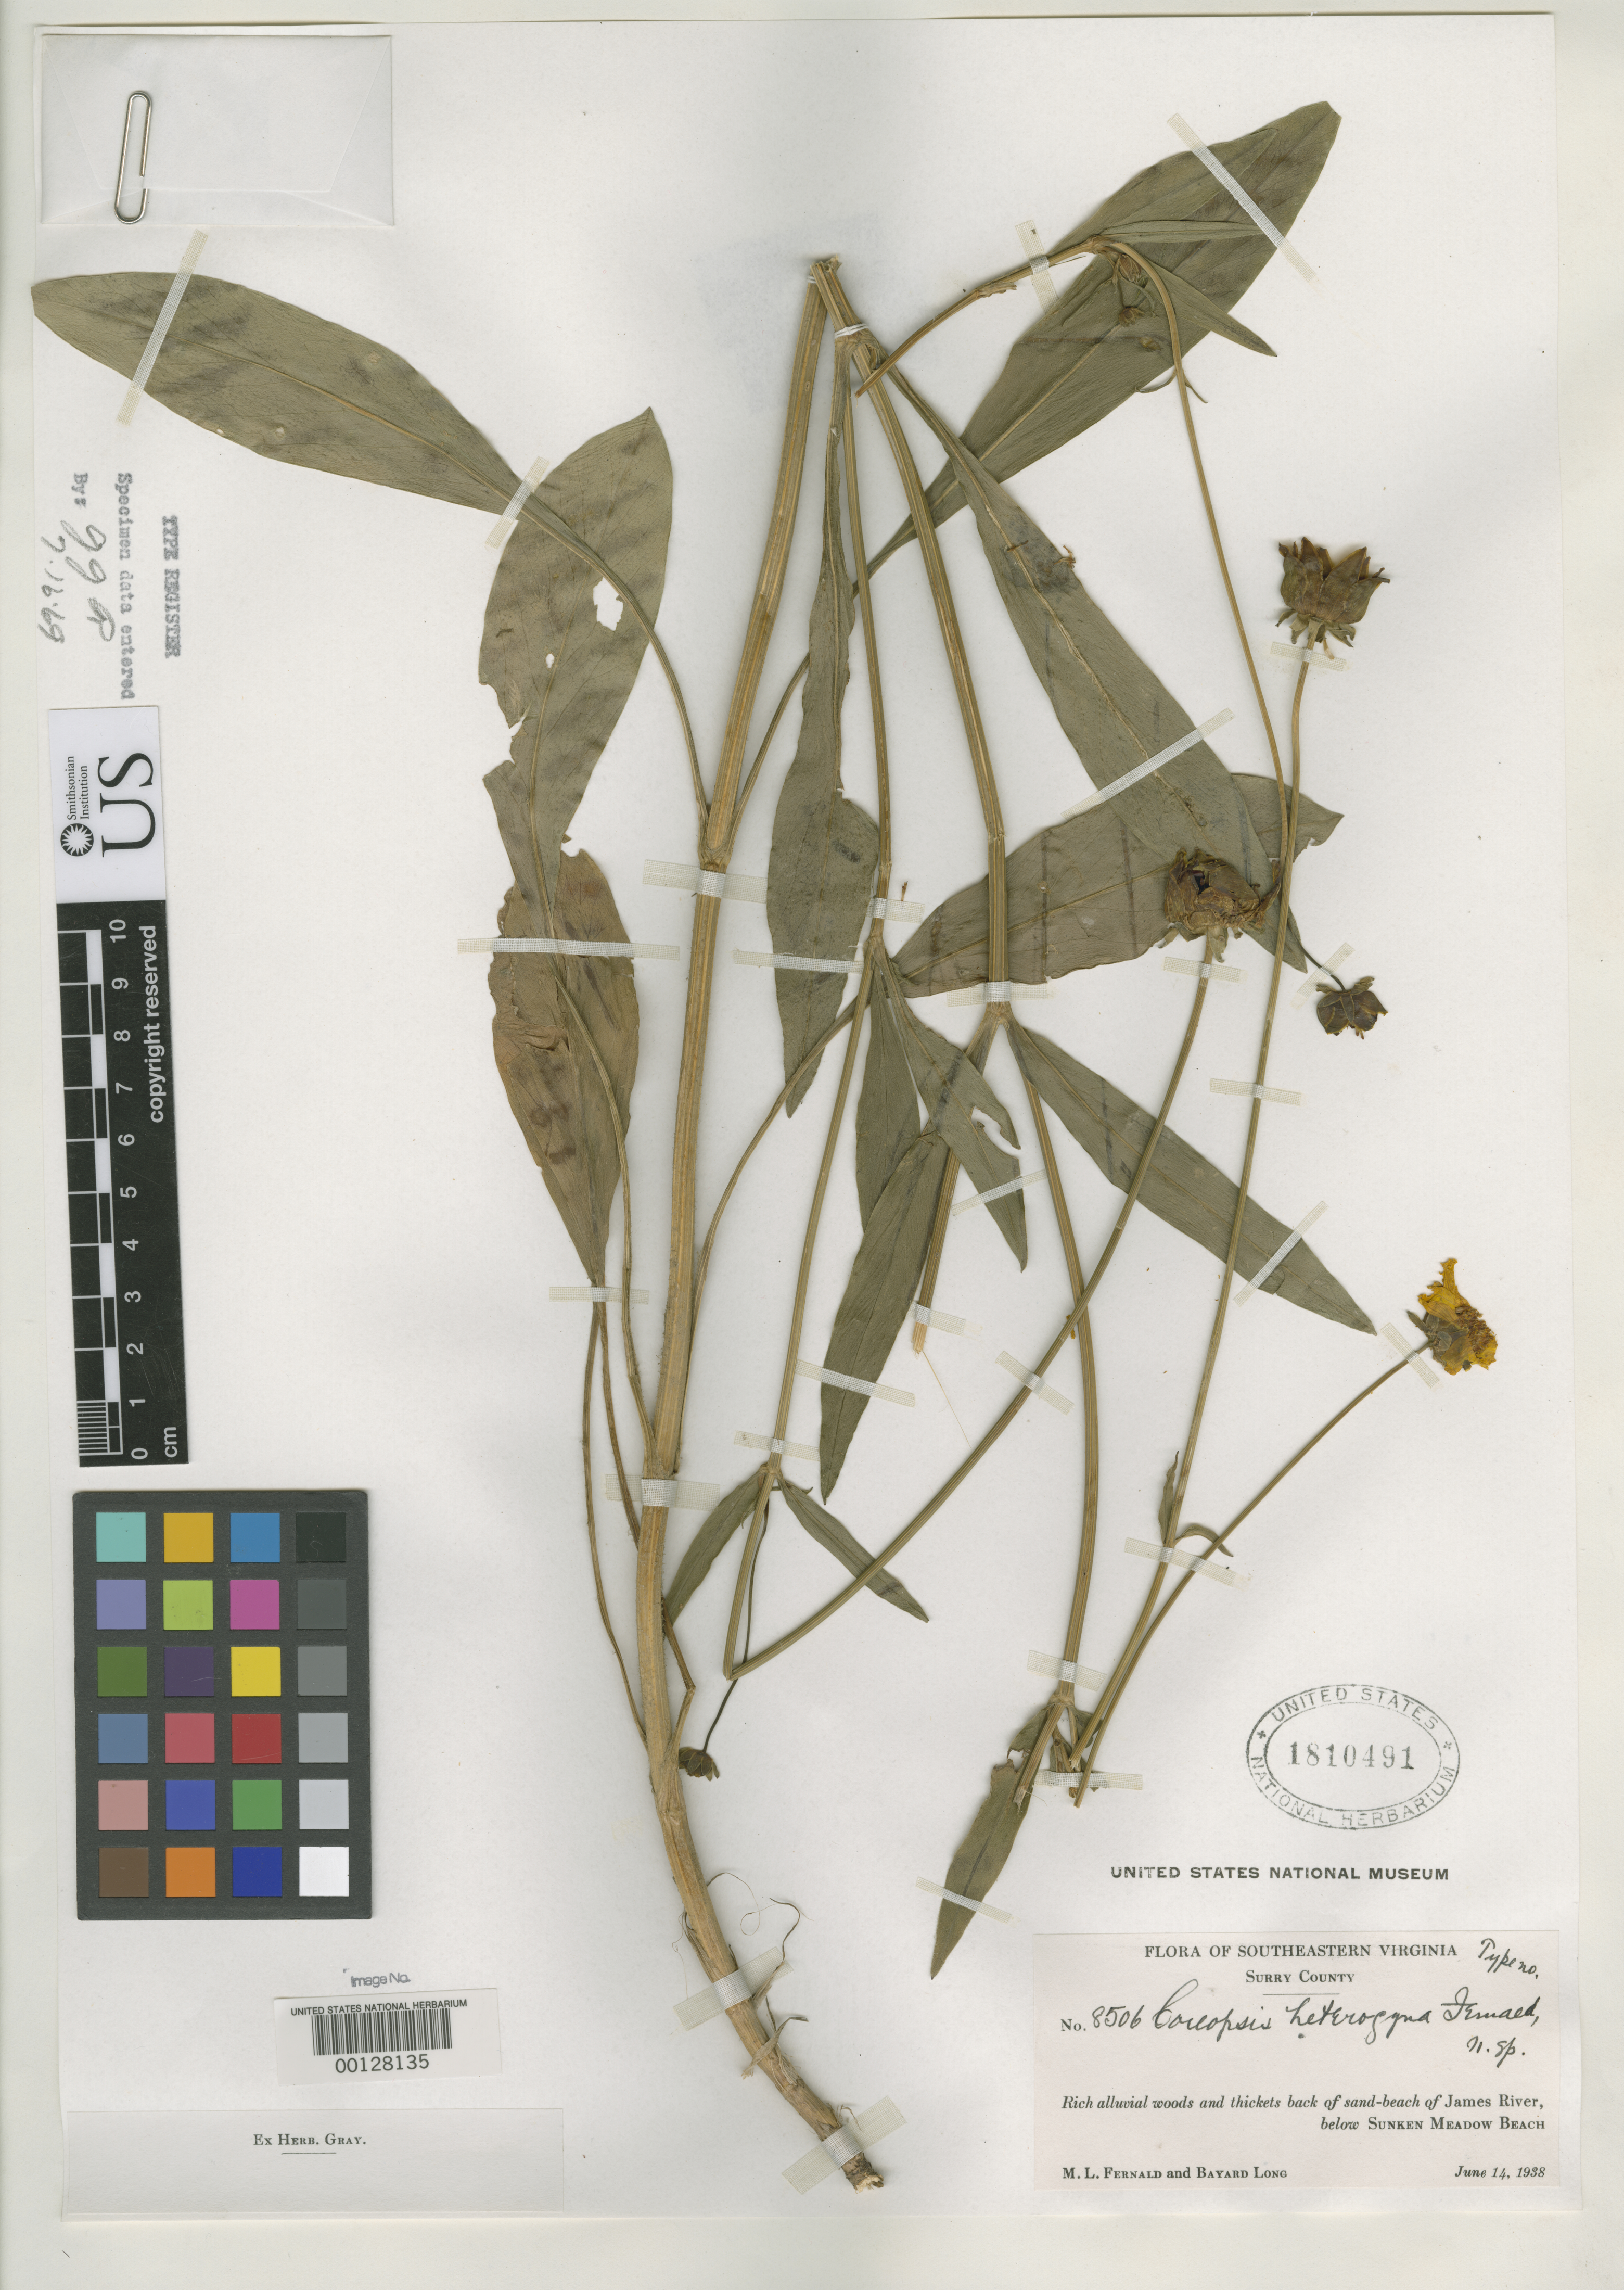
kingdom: Plantae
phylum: Tracheophyta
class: Magnoliopsida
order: Asterales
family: Asteraceae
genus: Coreopsis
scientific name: Coreopsis heterogyna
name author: Fernald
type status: Isotype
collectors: M. L. Fernald & B. H. Long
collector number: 8506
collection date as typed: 14 Jun 1938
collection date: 1938-06-14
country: United States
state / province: Virginia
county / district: Surry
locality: Sunken Meadow Beach of James River.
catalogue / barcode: US 1810491